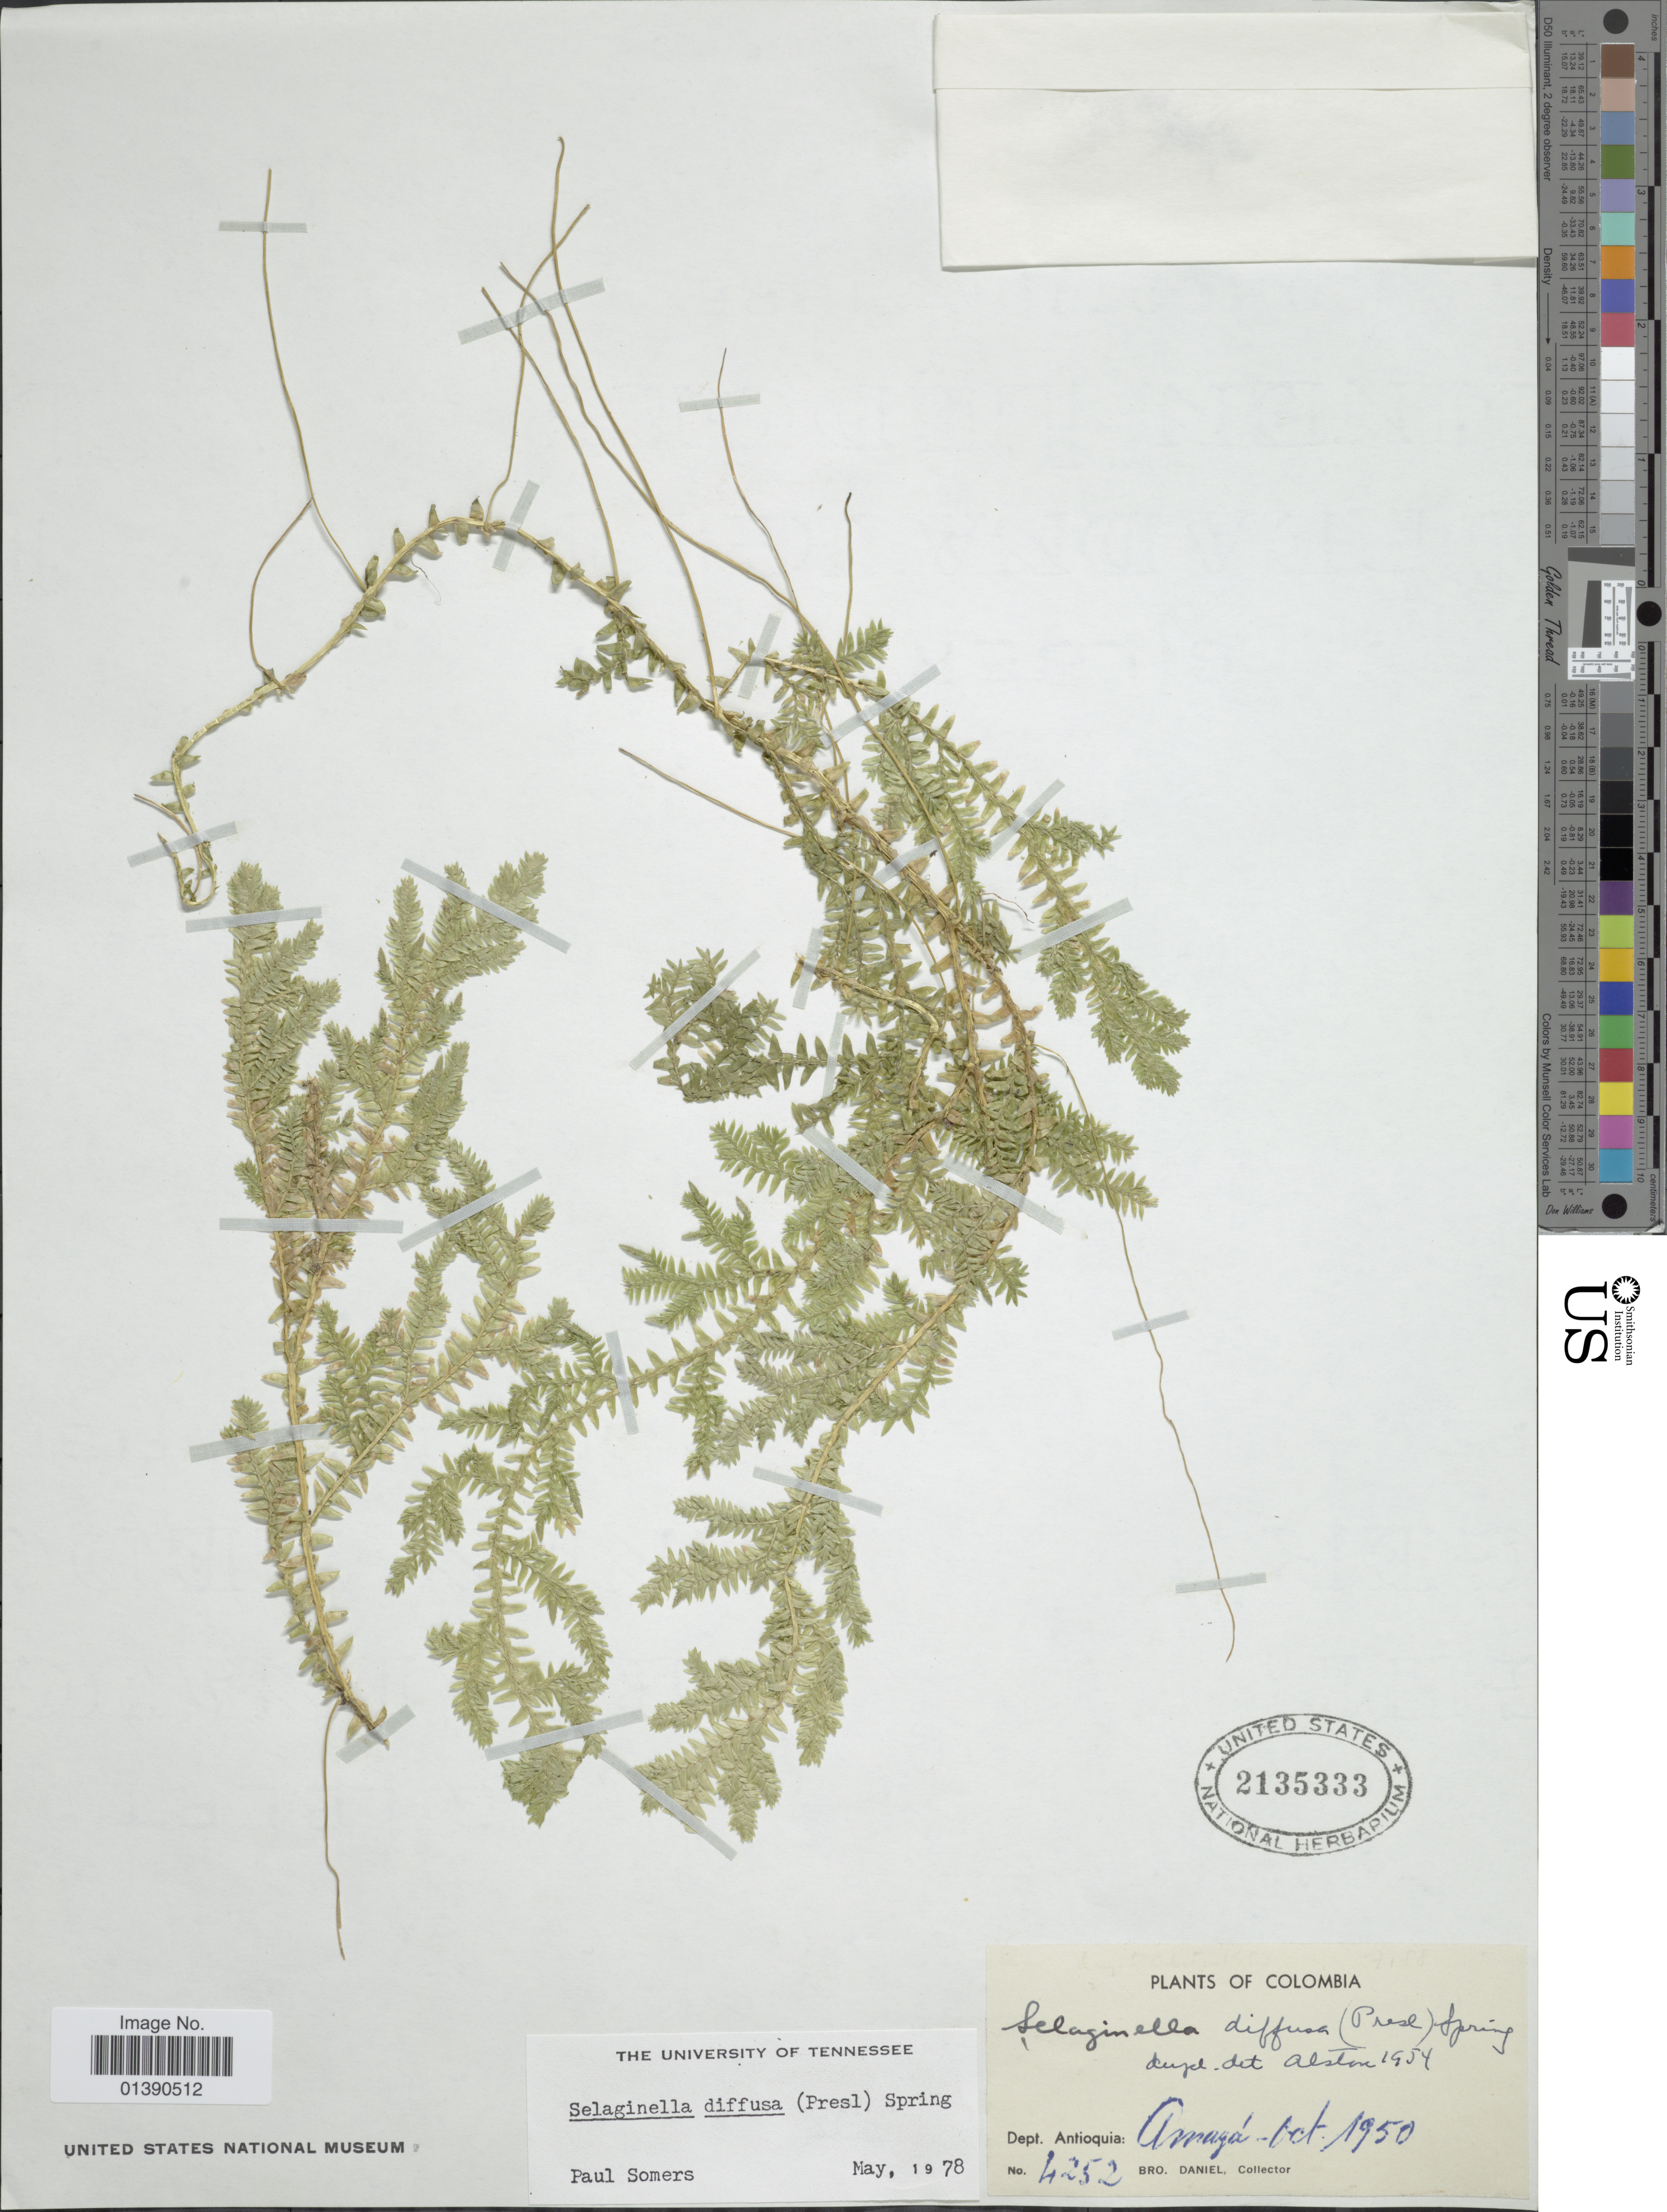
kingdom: Plantae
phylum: Tracheophyta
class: Lycopodiopsida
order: Selaginellales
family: Selaginellaceae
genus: Selaginella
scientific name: Selaginella diffusa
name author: (C. Presl) Spring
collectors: Bro. Daniel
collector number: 4252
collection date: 1950-10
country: Colombia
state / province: Antioquia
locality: Amagá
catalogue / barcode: US 2135333